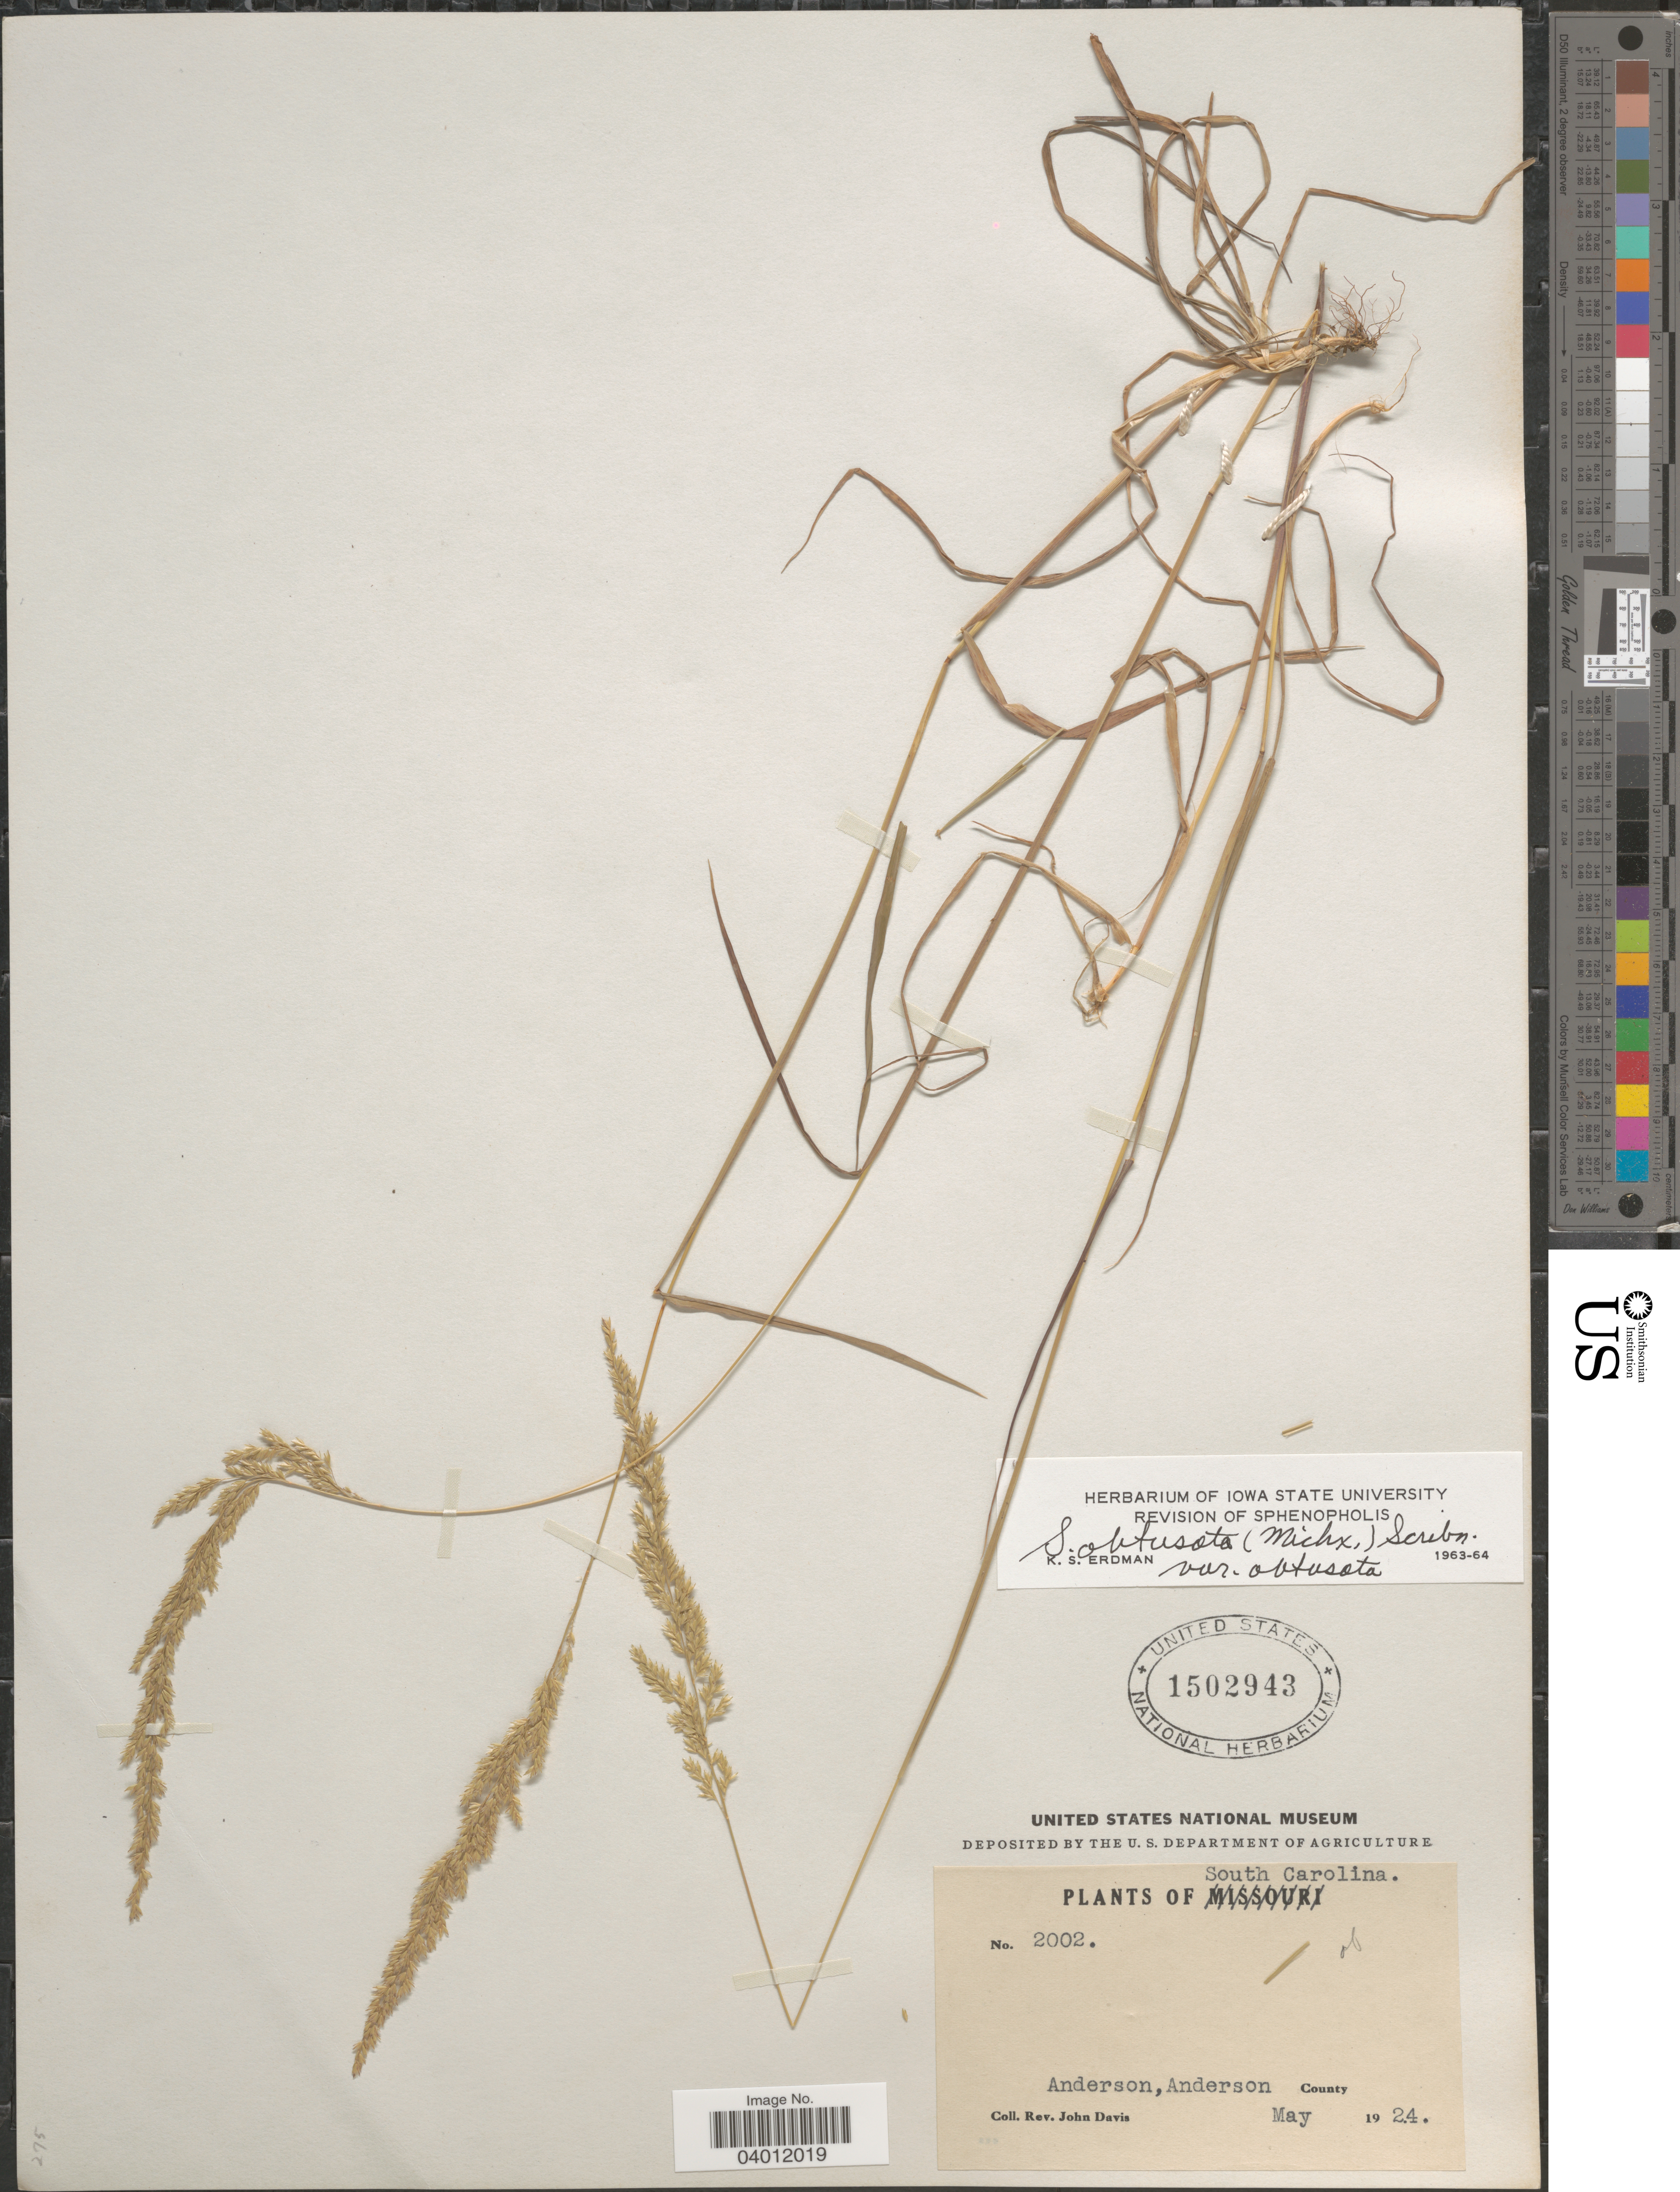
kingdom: Plantae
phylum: Tracheophyta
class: Liliopsida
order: Poales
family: Poaceae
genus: Sphenopholis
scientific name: Sphenopholis obtusata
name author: (Michx.) Scribn.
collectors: J. Davis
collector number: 2002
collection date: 1924-05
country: United States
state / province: South Carolina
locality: Anderson, Anderson County.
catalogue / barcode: US 1502943